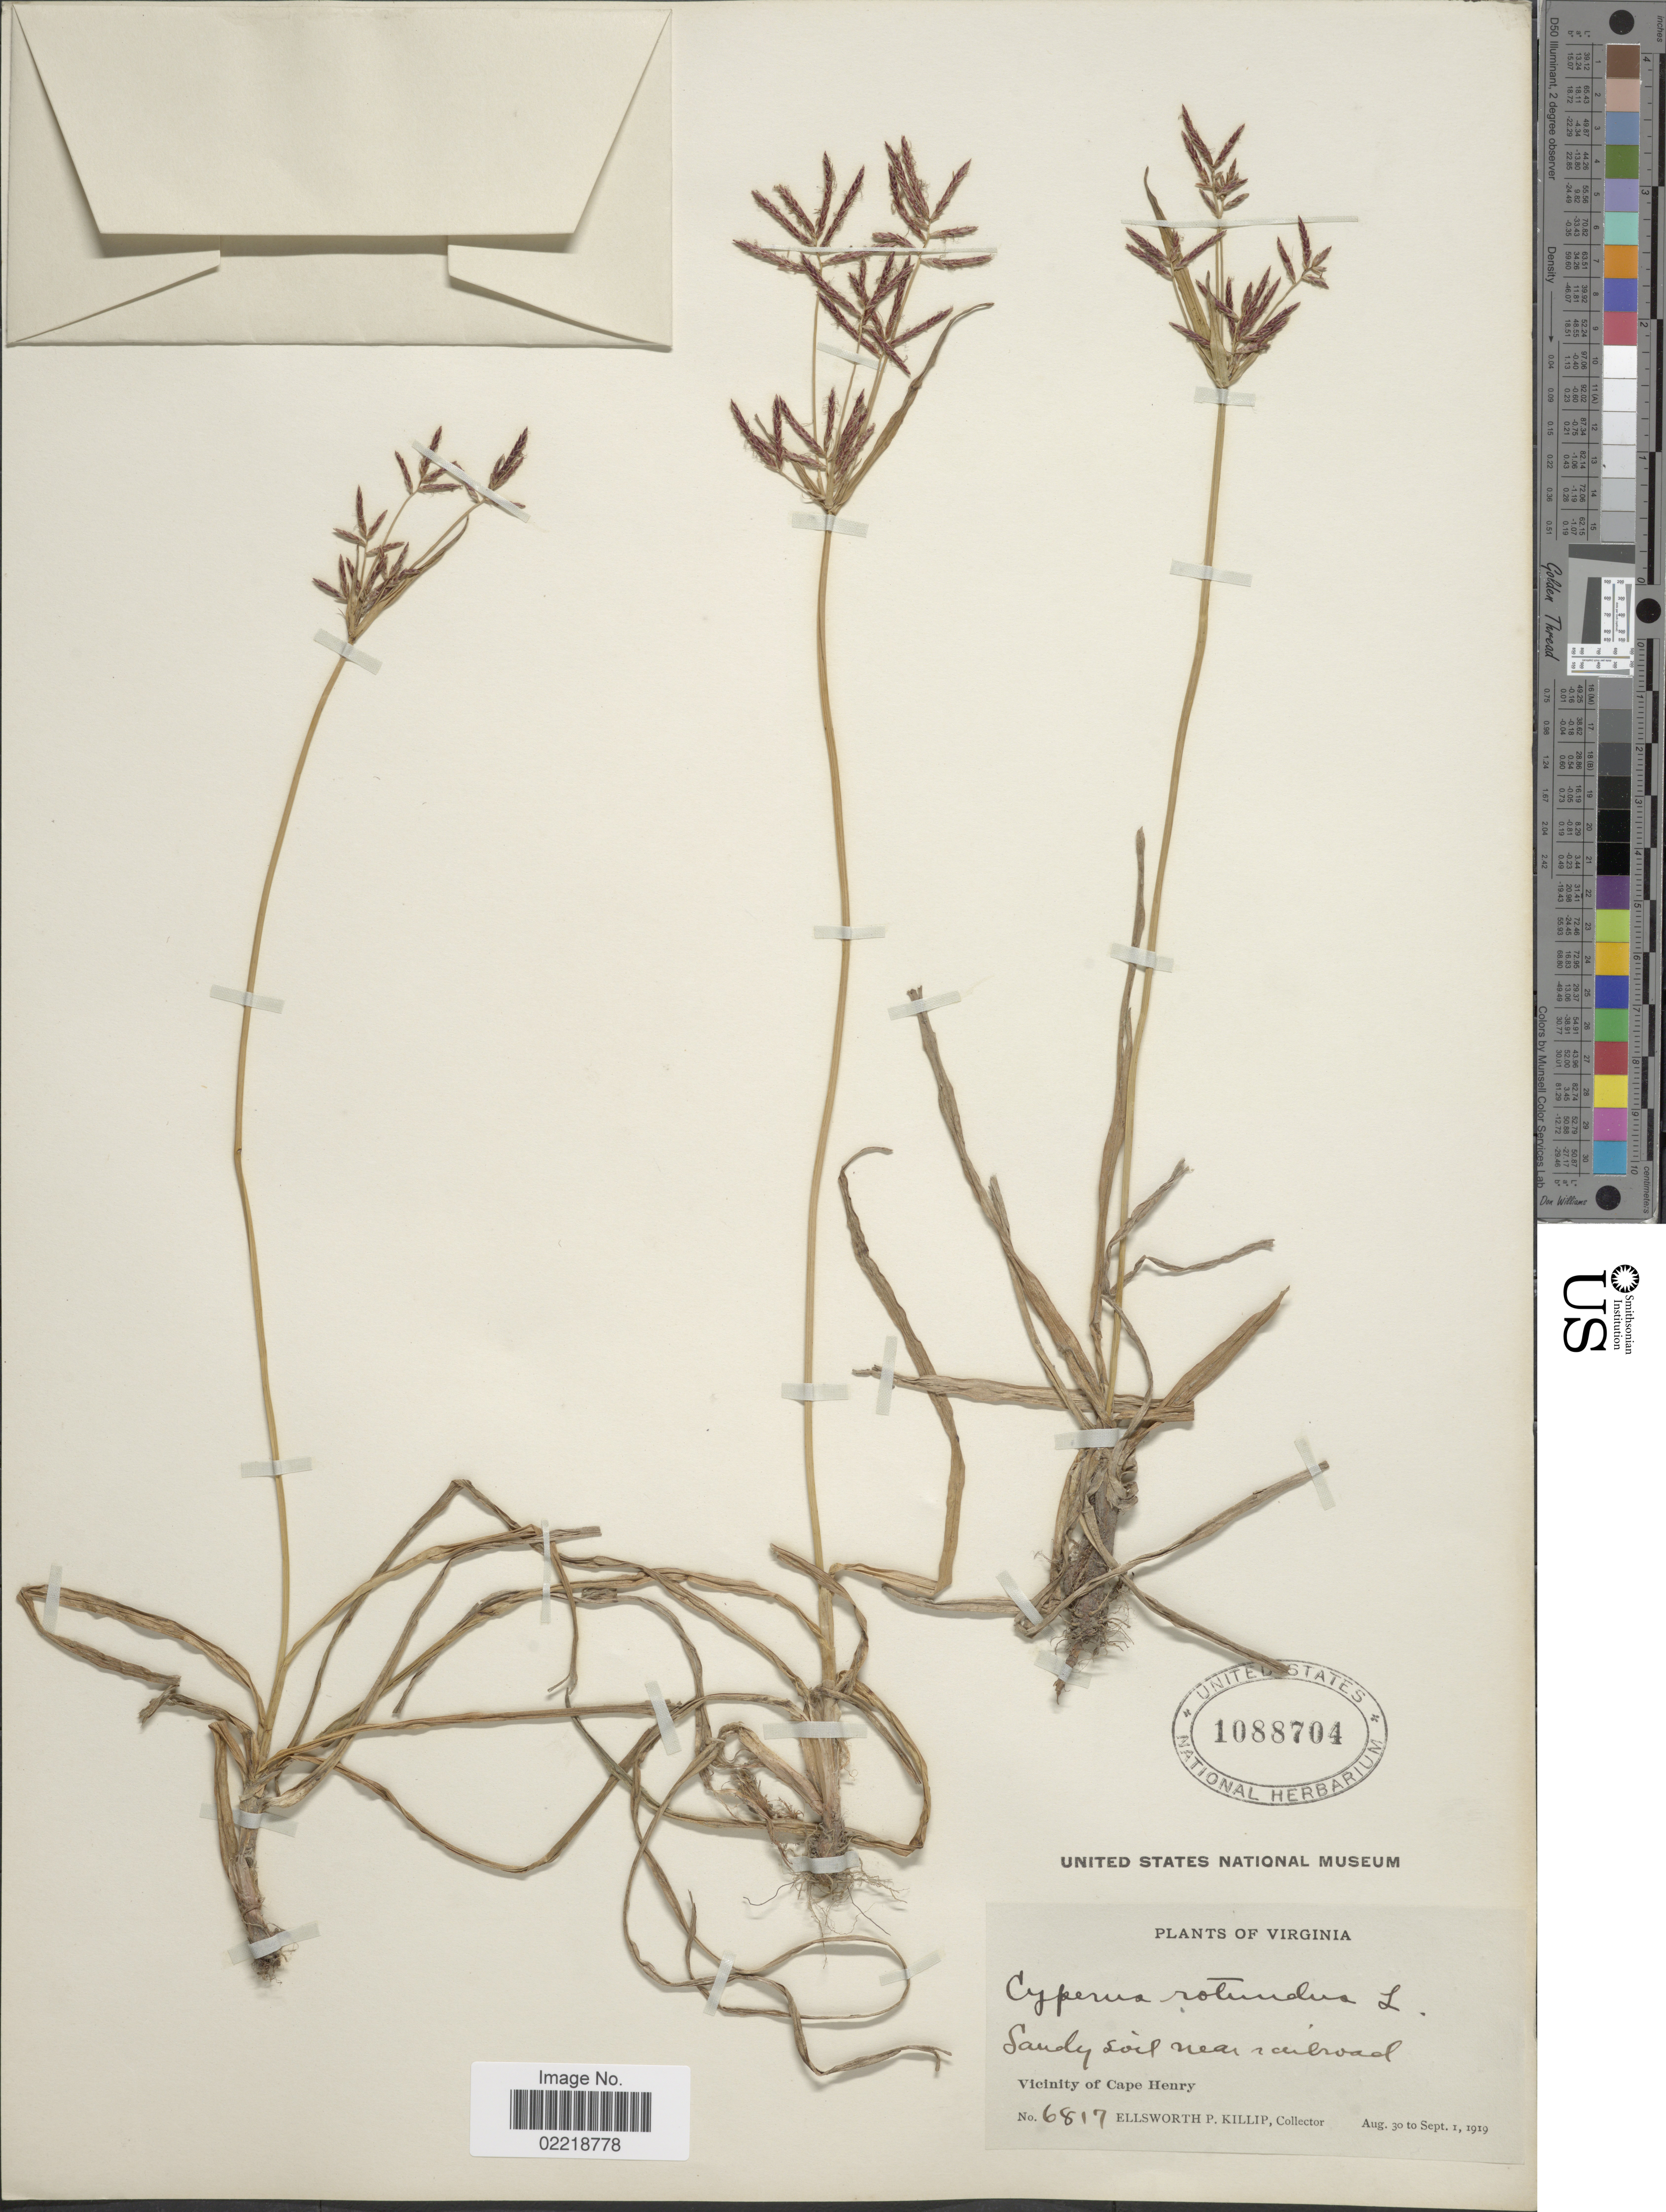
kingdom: Plantae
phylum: Tracheophyta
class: Liliopsida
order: Poales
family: Cyperaceae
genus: Cyperus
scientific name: Cyperus rotundus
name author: L.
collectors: E. P. Killip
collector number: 6817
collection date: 1919-08-30/1919-09-01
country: United States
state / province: Virginia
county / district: City of Virginia Beach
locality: Vicinity of Cape Henry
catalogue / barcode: US 1088704